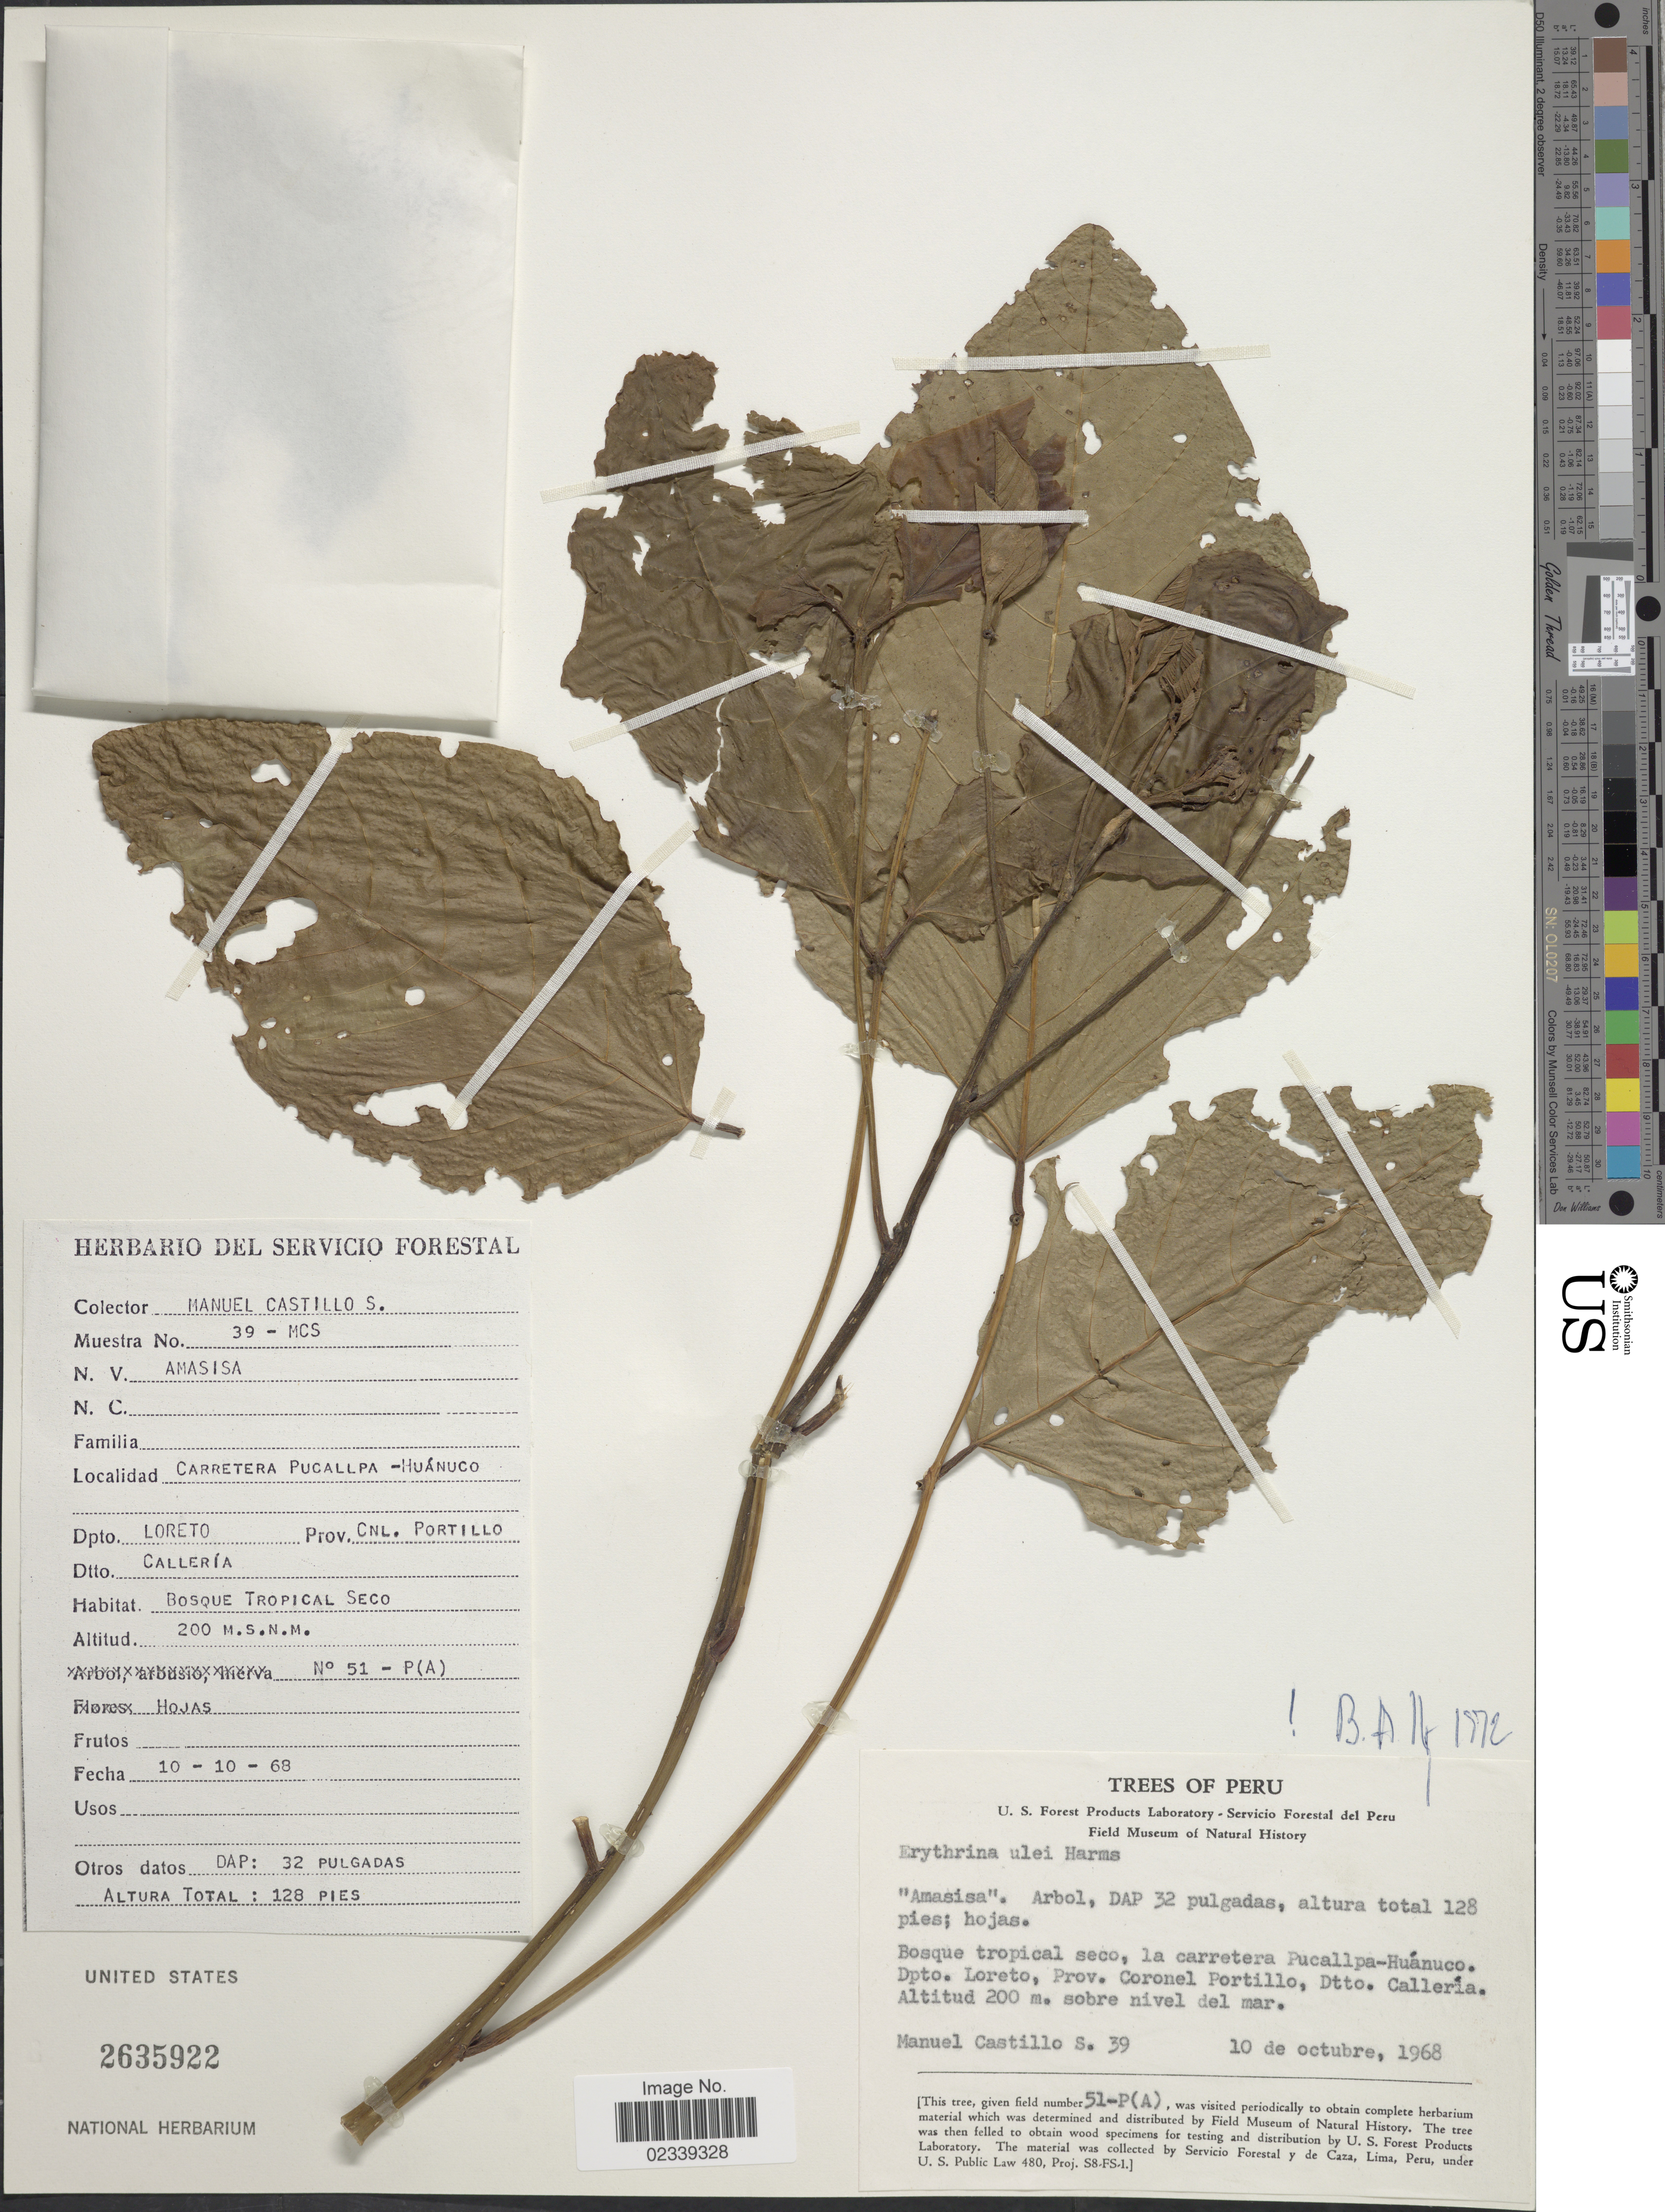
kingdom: Plantae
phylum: Tracheophyta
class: Magnoliopsida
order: Fabales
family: Fabaceae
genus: Erythrina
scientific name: Erythrina ulei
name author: Harms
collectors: M. Castillo S.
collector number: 39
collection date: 1968-10-10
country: Peru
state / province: Loreto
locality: Bosque tropical seco, la carretera Pucallpa-Huanuco, Prov. Coronel Portillo, Dtto. Calleria.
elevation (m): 200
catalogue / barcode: US 2635922